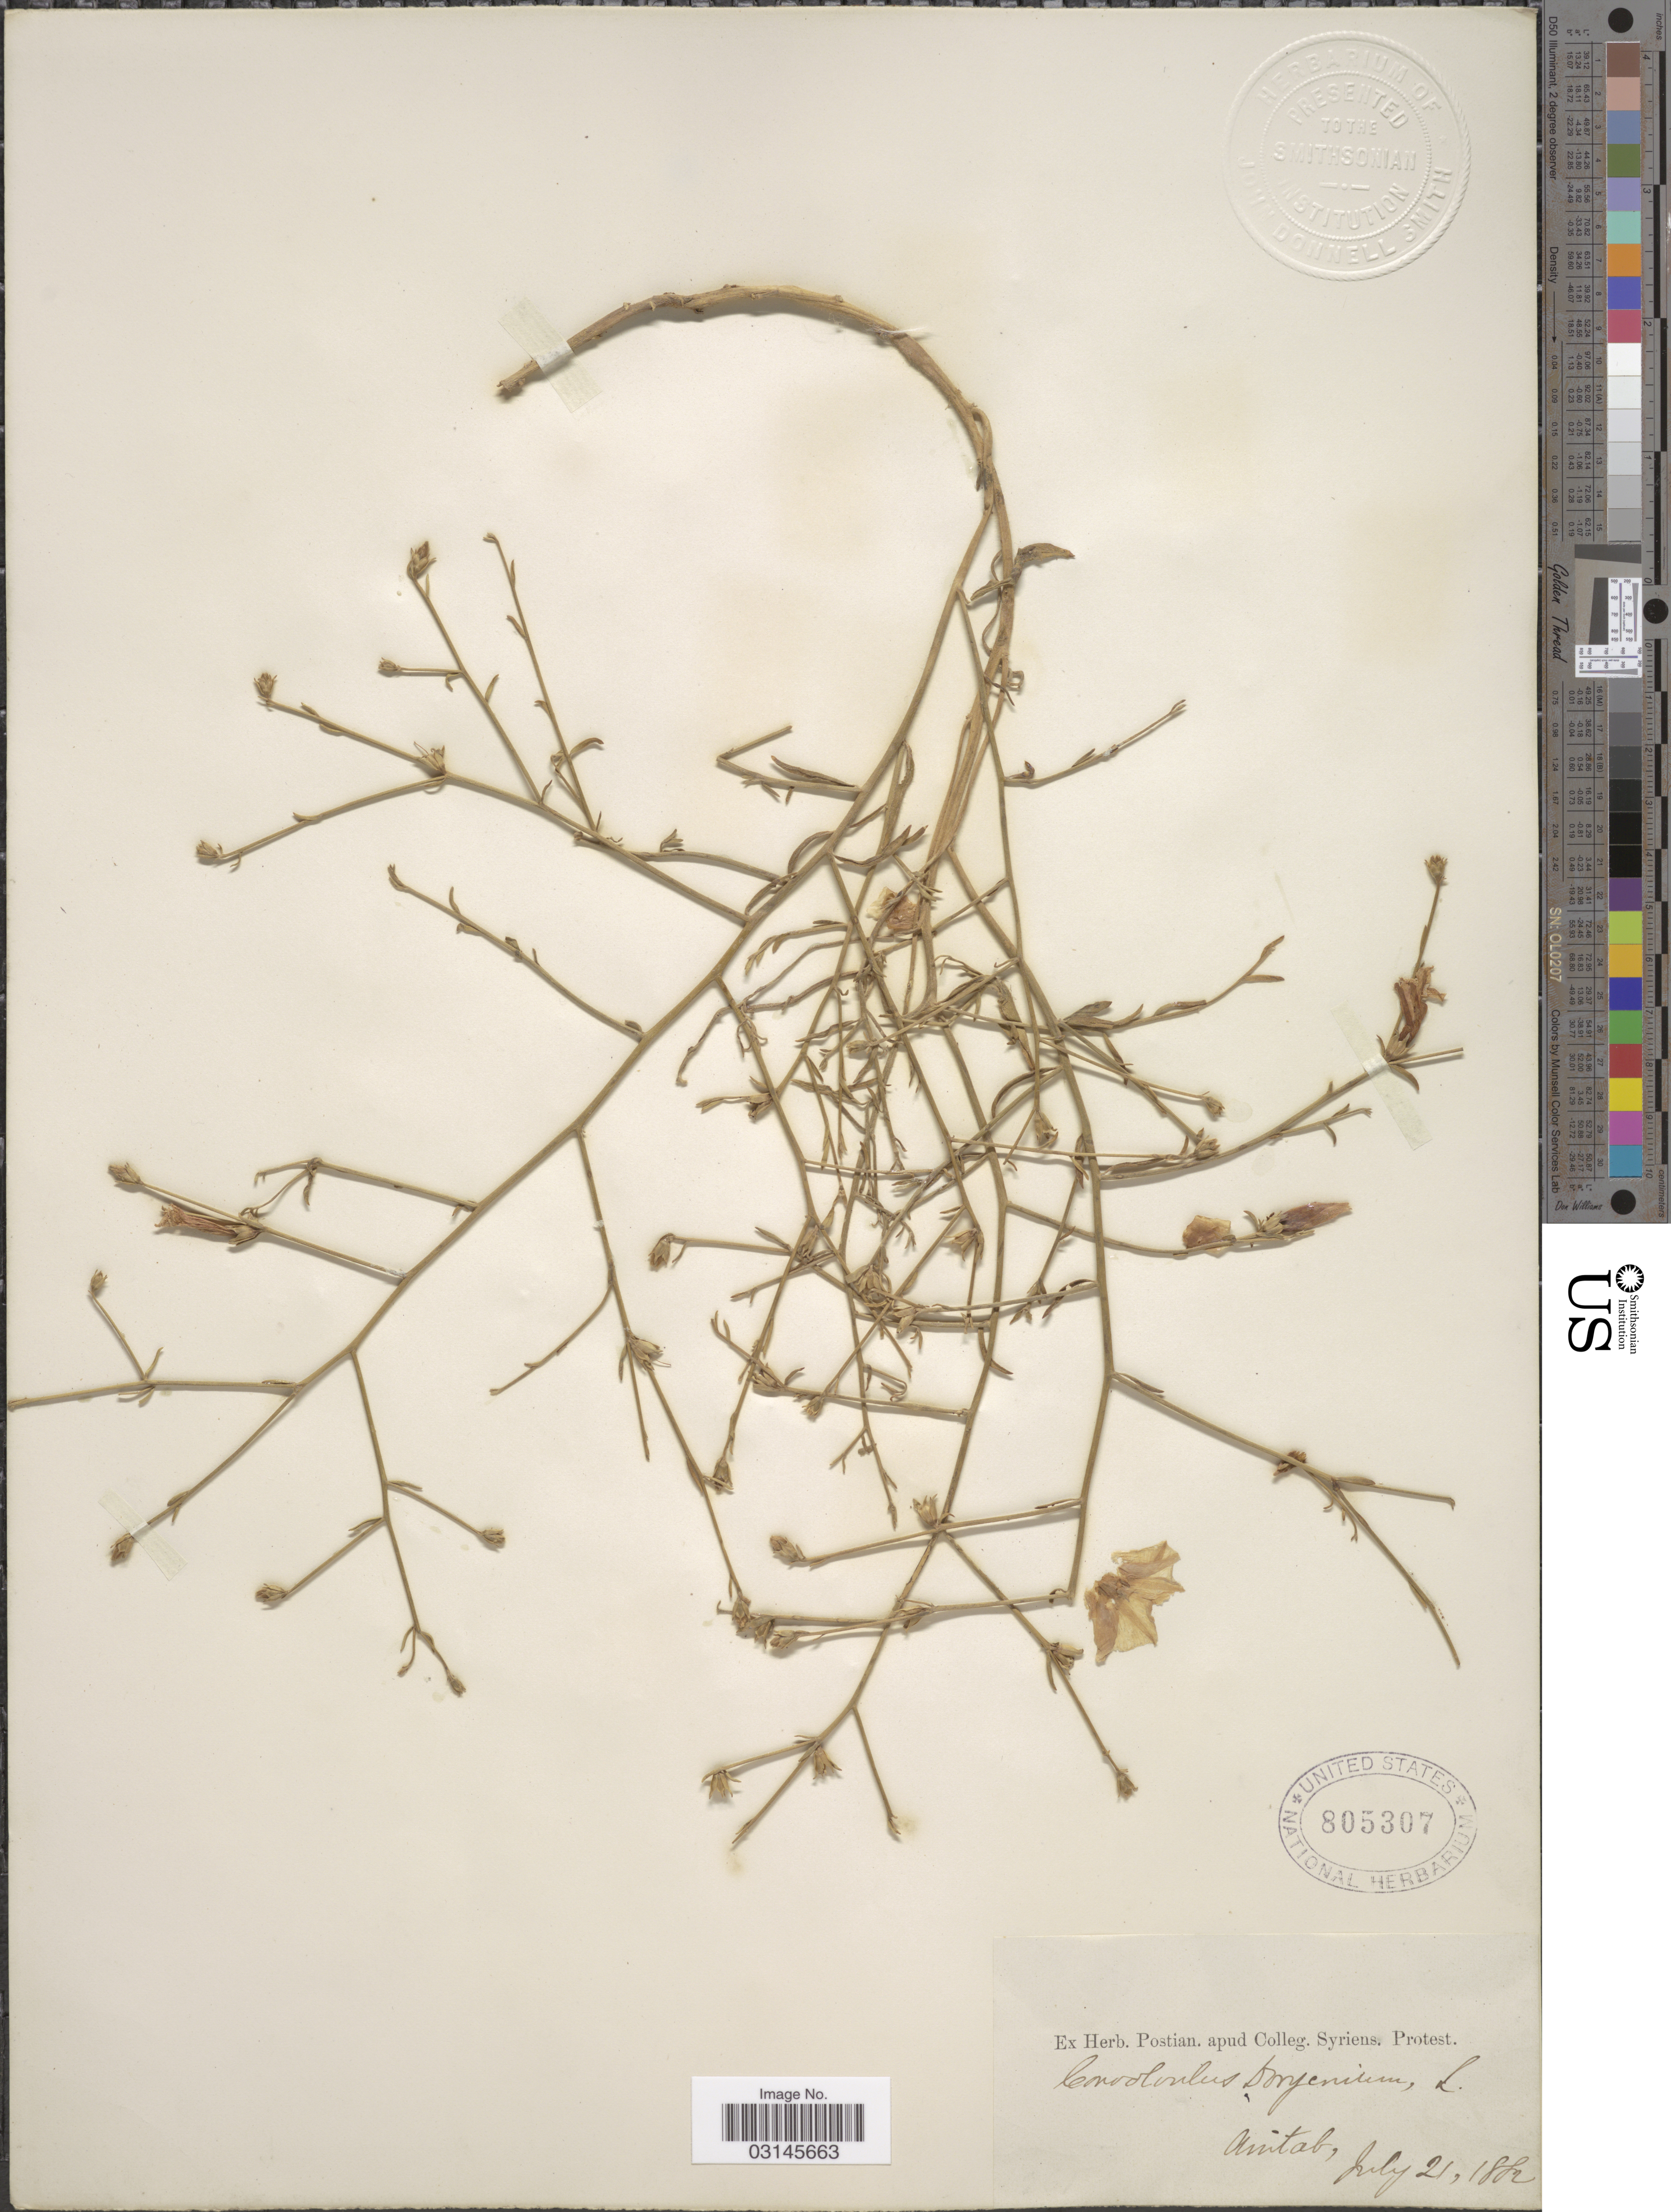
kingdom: Plantae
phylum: Tracheophyta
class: Magnoliopsida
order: Solanales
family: Convolvulaceae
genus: Convolvulus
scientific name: Convolvulus dorycnium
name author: L.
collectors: ex herb. Postian. apud Colleg. Syriens. Protest. USE "Fannie P. A. Shepard" (10308853) AS PRIMARY COLLECTOR INSTEAD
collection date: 1882-07-21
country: Turkey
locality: Aintab.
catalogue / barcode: US 805307